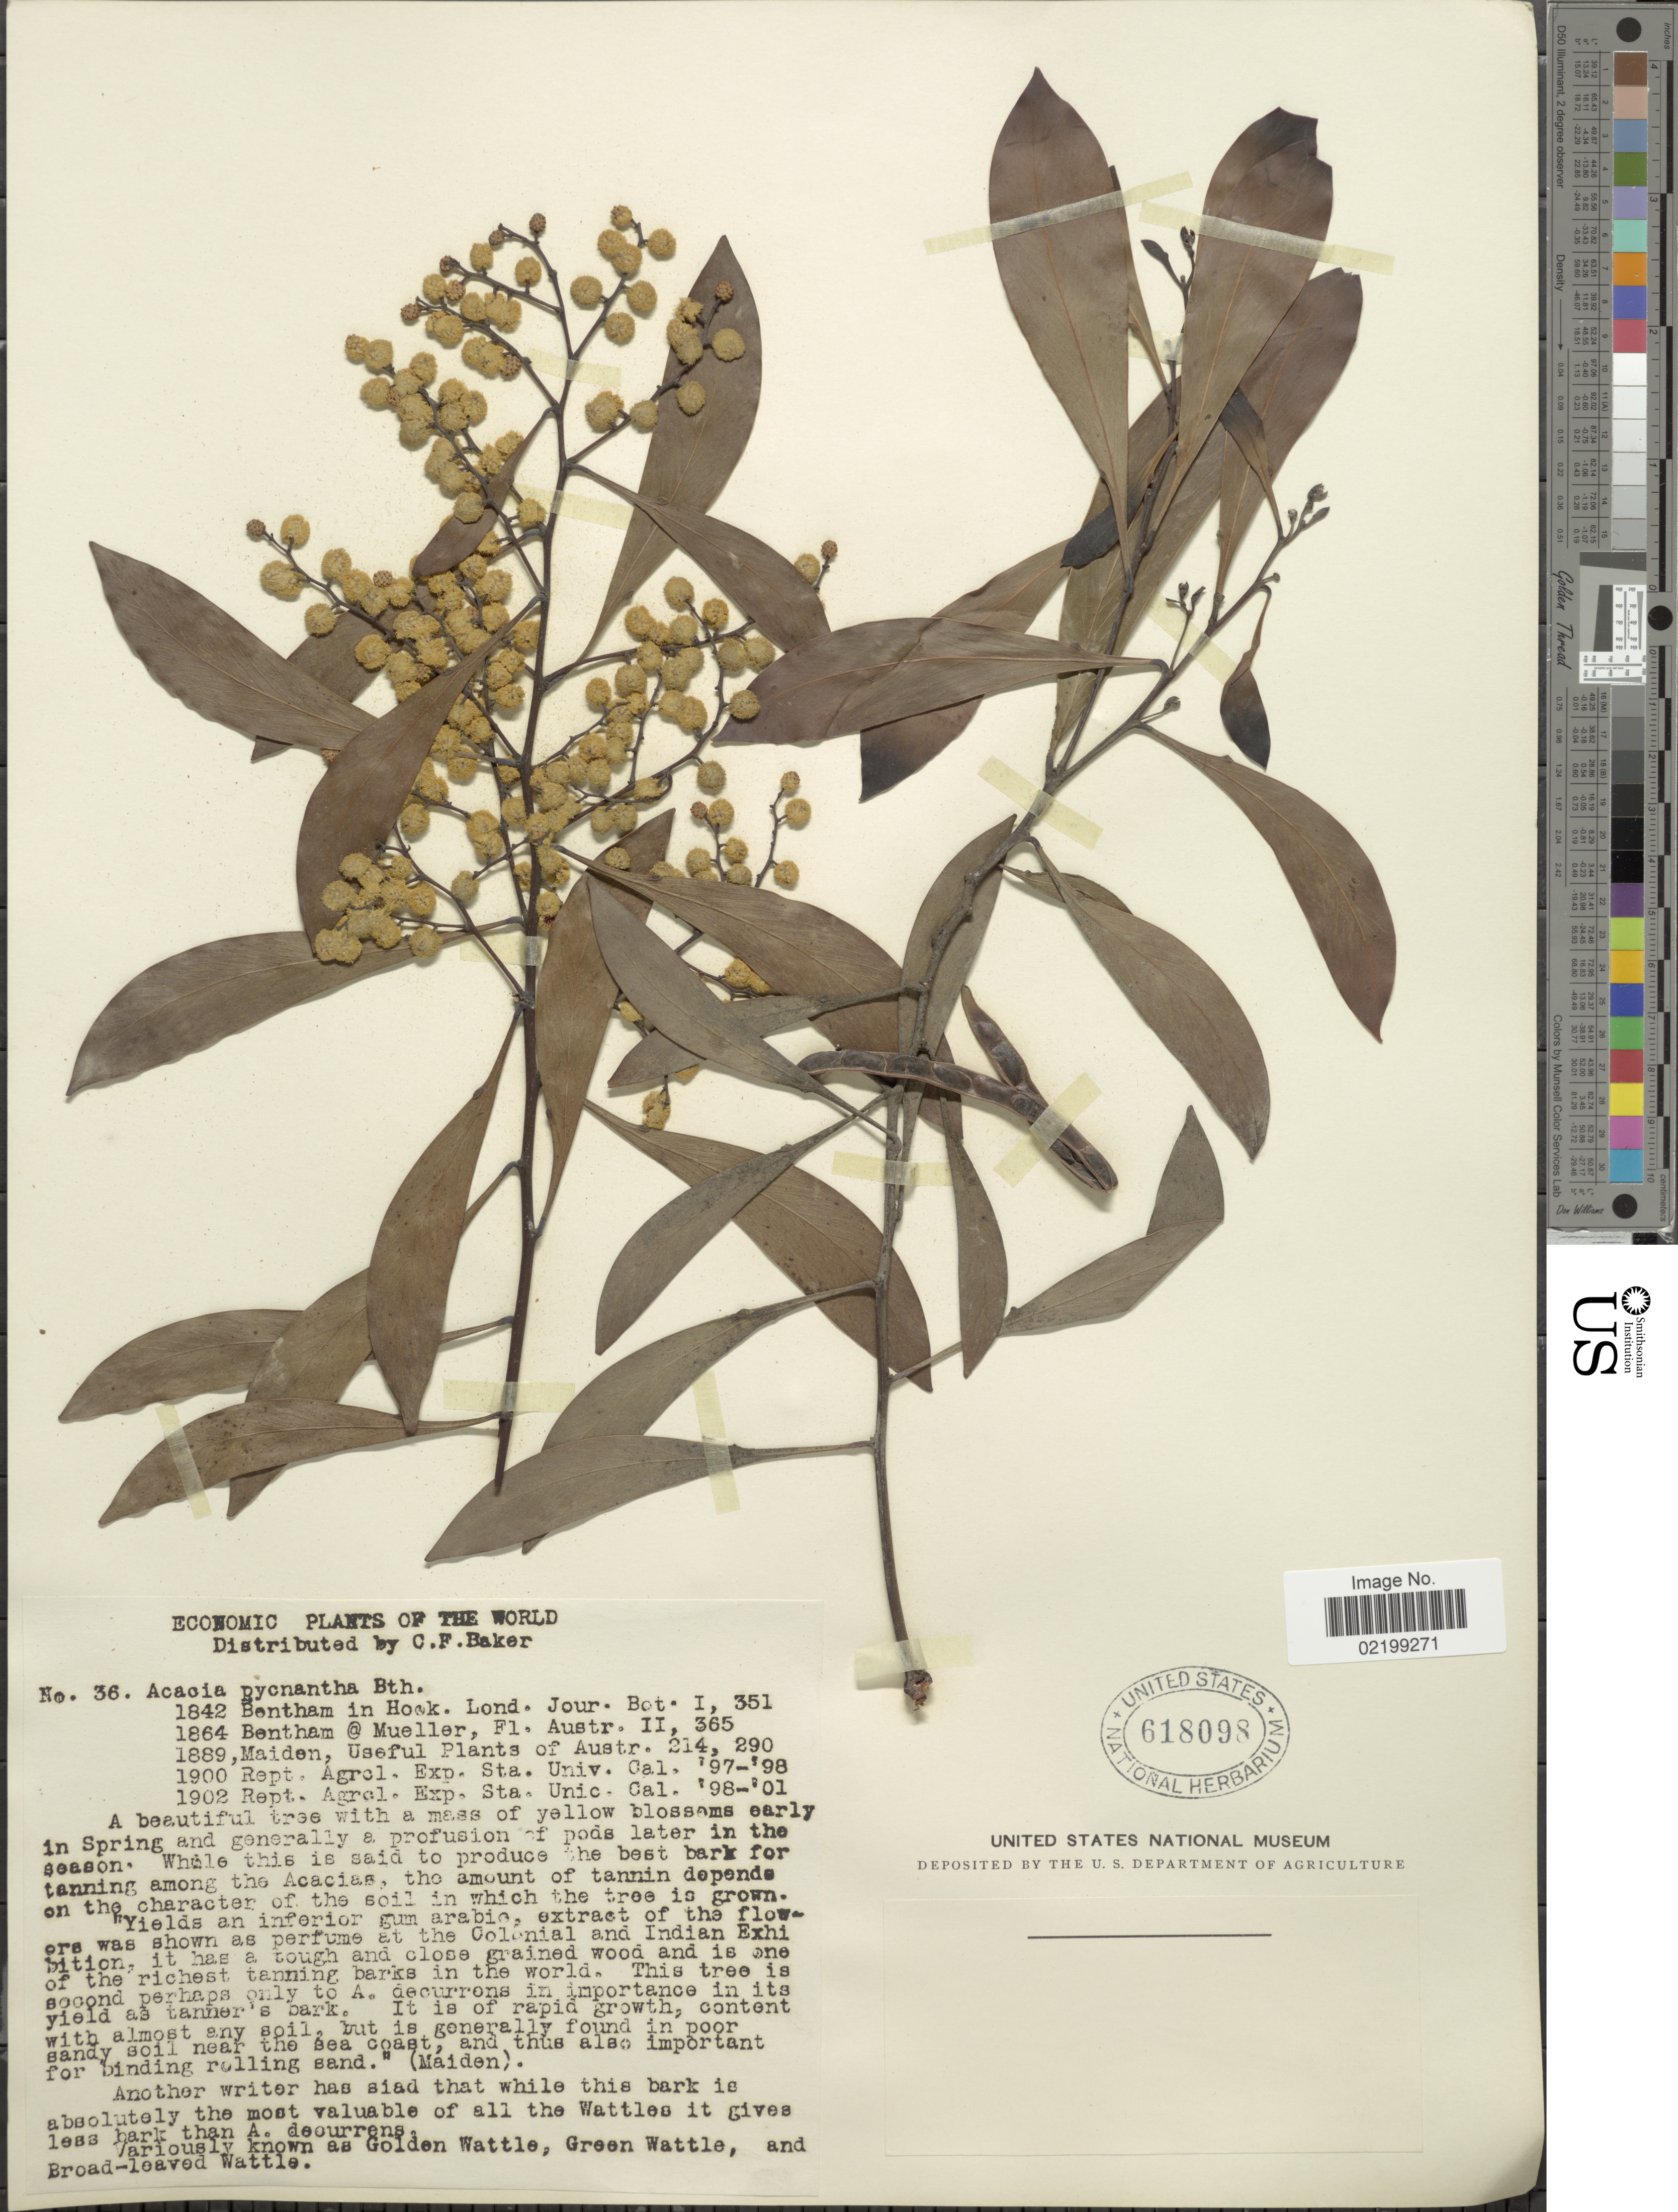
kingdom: Plantae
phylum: Tracheophyta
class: Magnoliopsida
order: Fabales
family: Fabaceae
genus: Acacia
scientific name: Acacia pycnantha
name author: Benth.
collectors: C. F. Baker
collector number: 36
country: United States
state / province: California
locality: The World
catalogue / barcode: US 618098